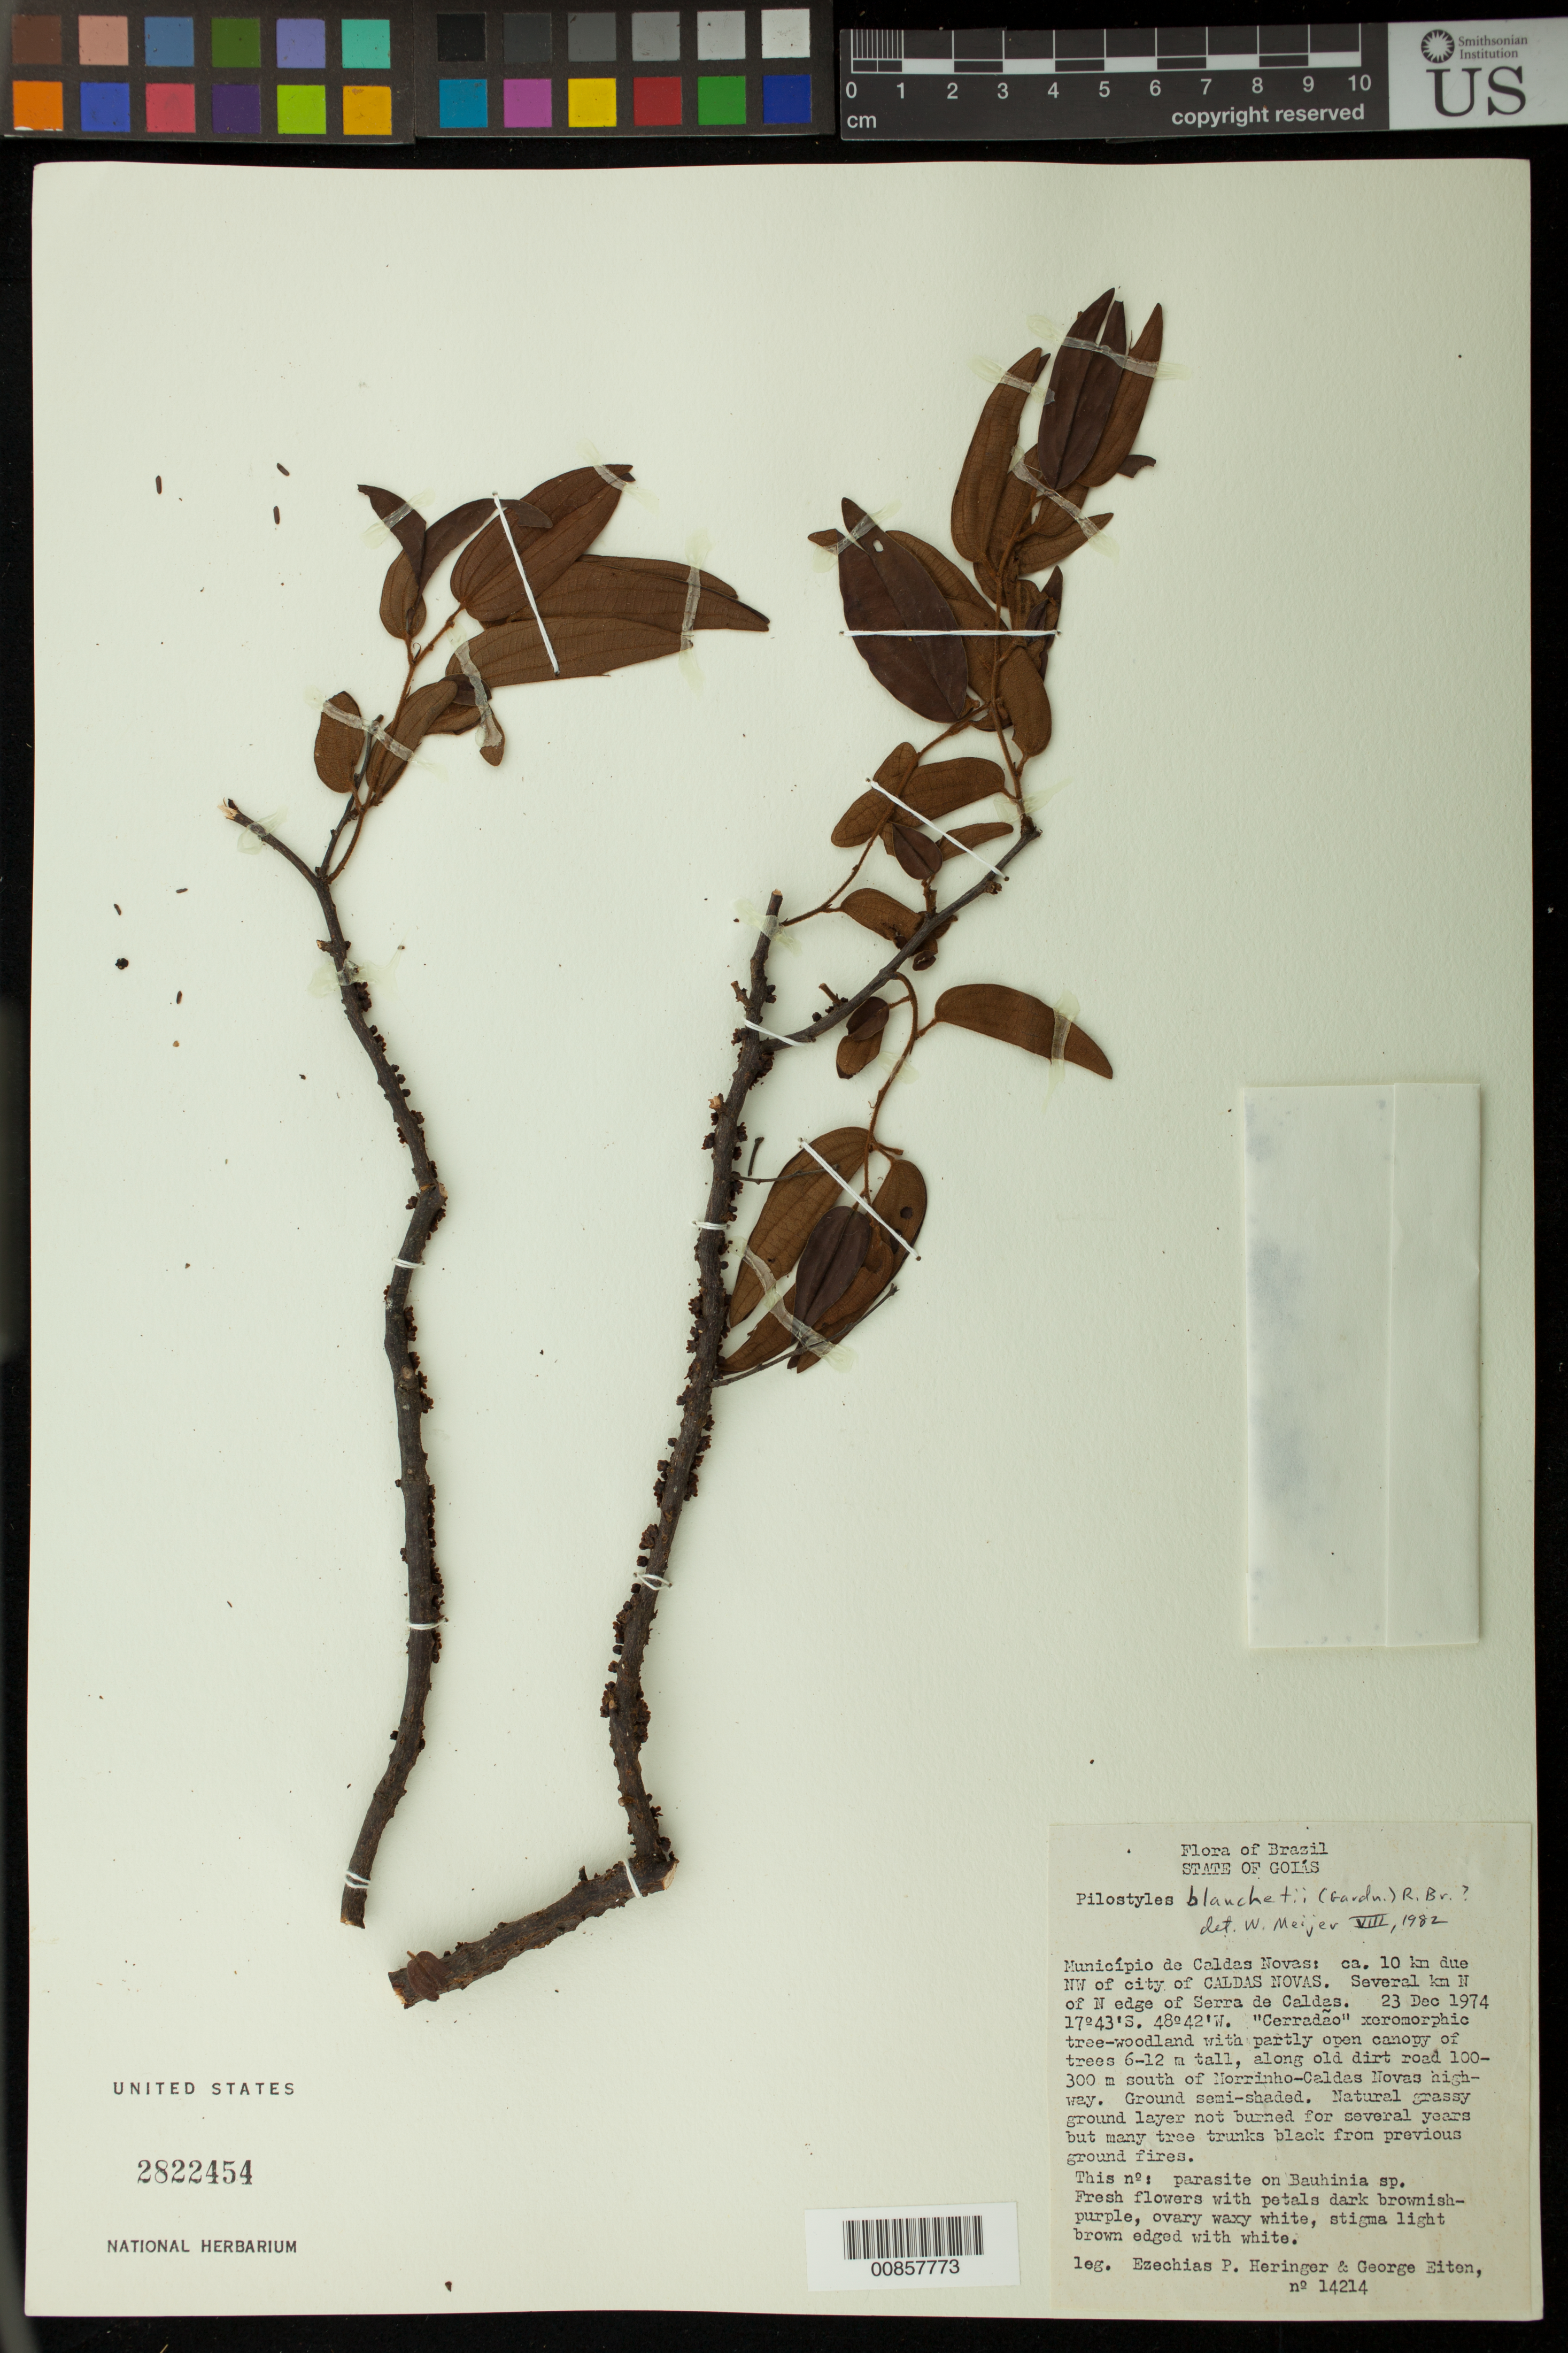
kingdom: Plantae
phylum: Tracheophyta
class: Magnoliopsida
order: Cucurbitales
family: Apodanthaceae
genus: Pilostyles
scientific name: Pilostyles blanchetii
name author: (Gardner) R. Br.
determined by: Meijer, W.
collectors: E. P. Heringer & G. Eiten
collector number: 14214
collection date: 1974-12-23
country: Brazil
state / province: Goiás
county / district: Caldas Novas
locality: ca. 10 km due NW of city of Caldas Novas. Several km N of N edge of Serra de Caldes. Along old dirt road 100 - 300 m S of Norrinho-Caldas Novas highway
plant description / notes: Parasite on Bauhinia sp.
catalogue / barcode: US 2822454